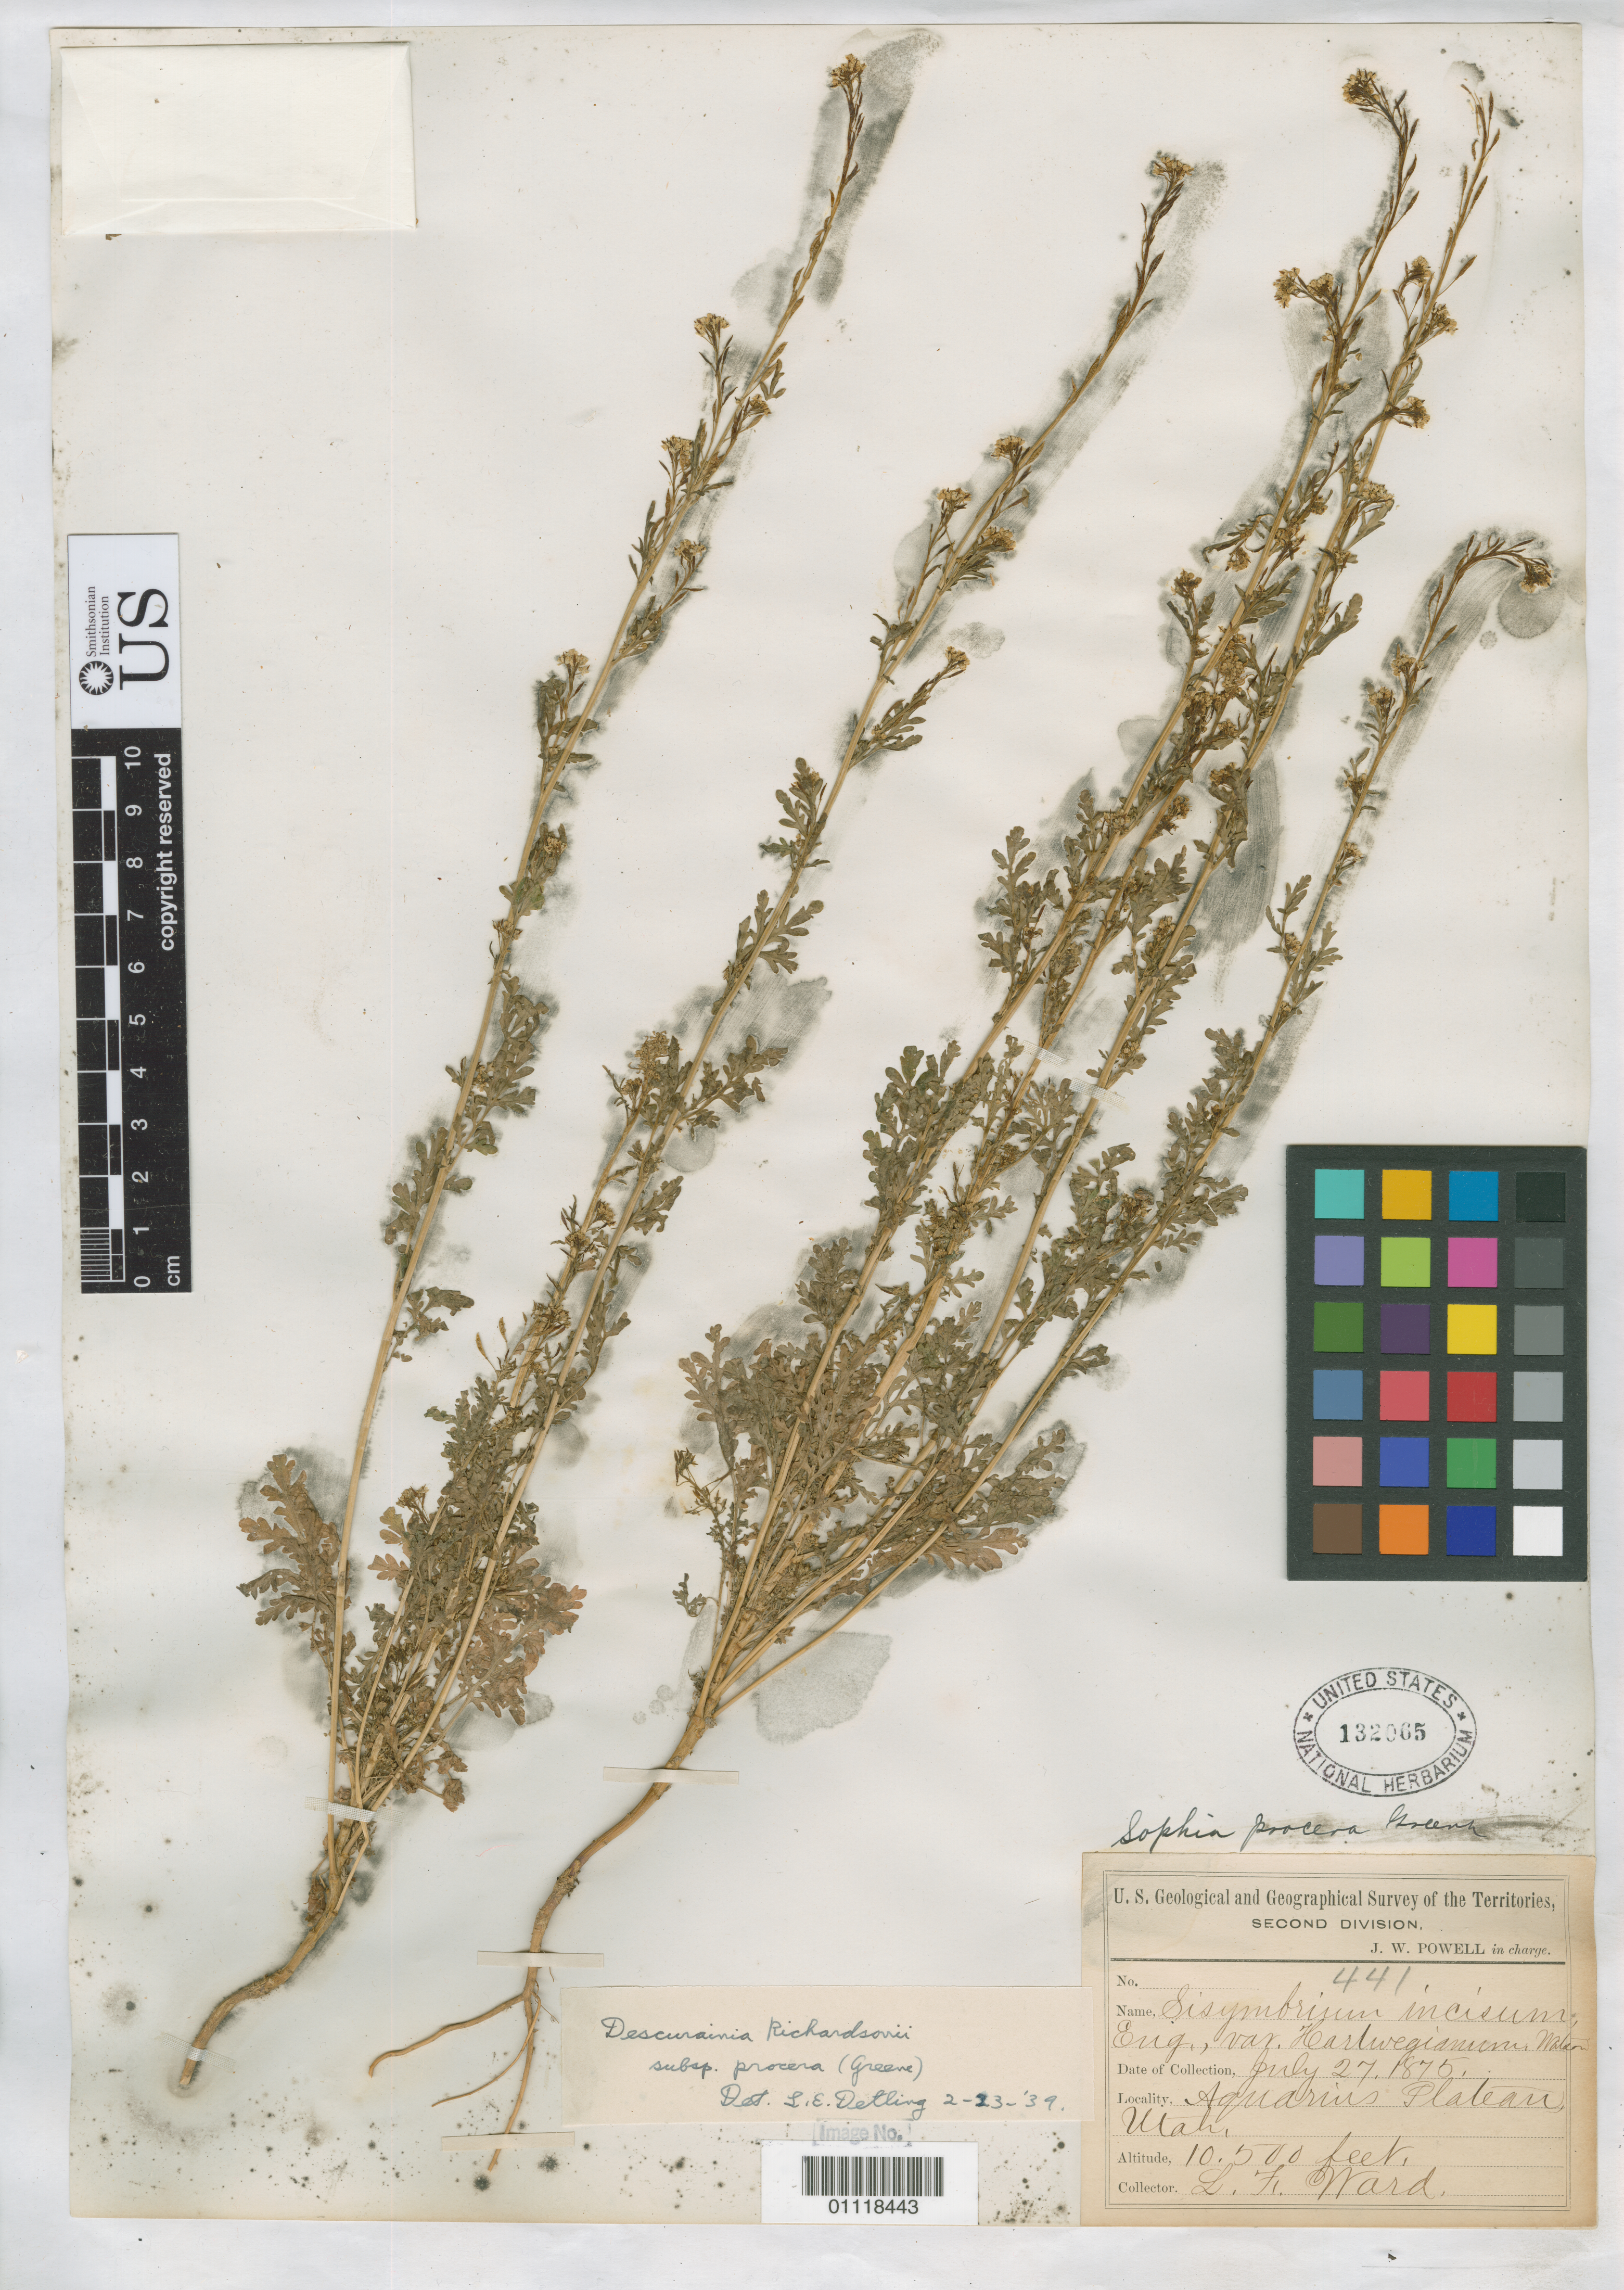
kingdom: Plantae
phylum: Tracheophyta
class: Magnoliopsida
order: Brassicales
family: Brassicaceae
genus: Descurainia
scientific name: Descurainia richardsonii subsp. procera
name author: (Greene) Detling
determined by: Detling, L. E.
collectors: L. F. Ward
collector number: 441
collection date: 1875-07-27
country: United States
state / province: Utah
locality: Aquarius Plateau.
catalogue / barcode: US 132065